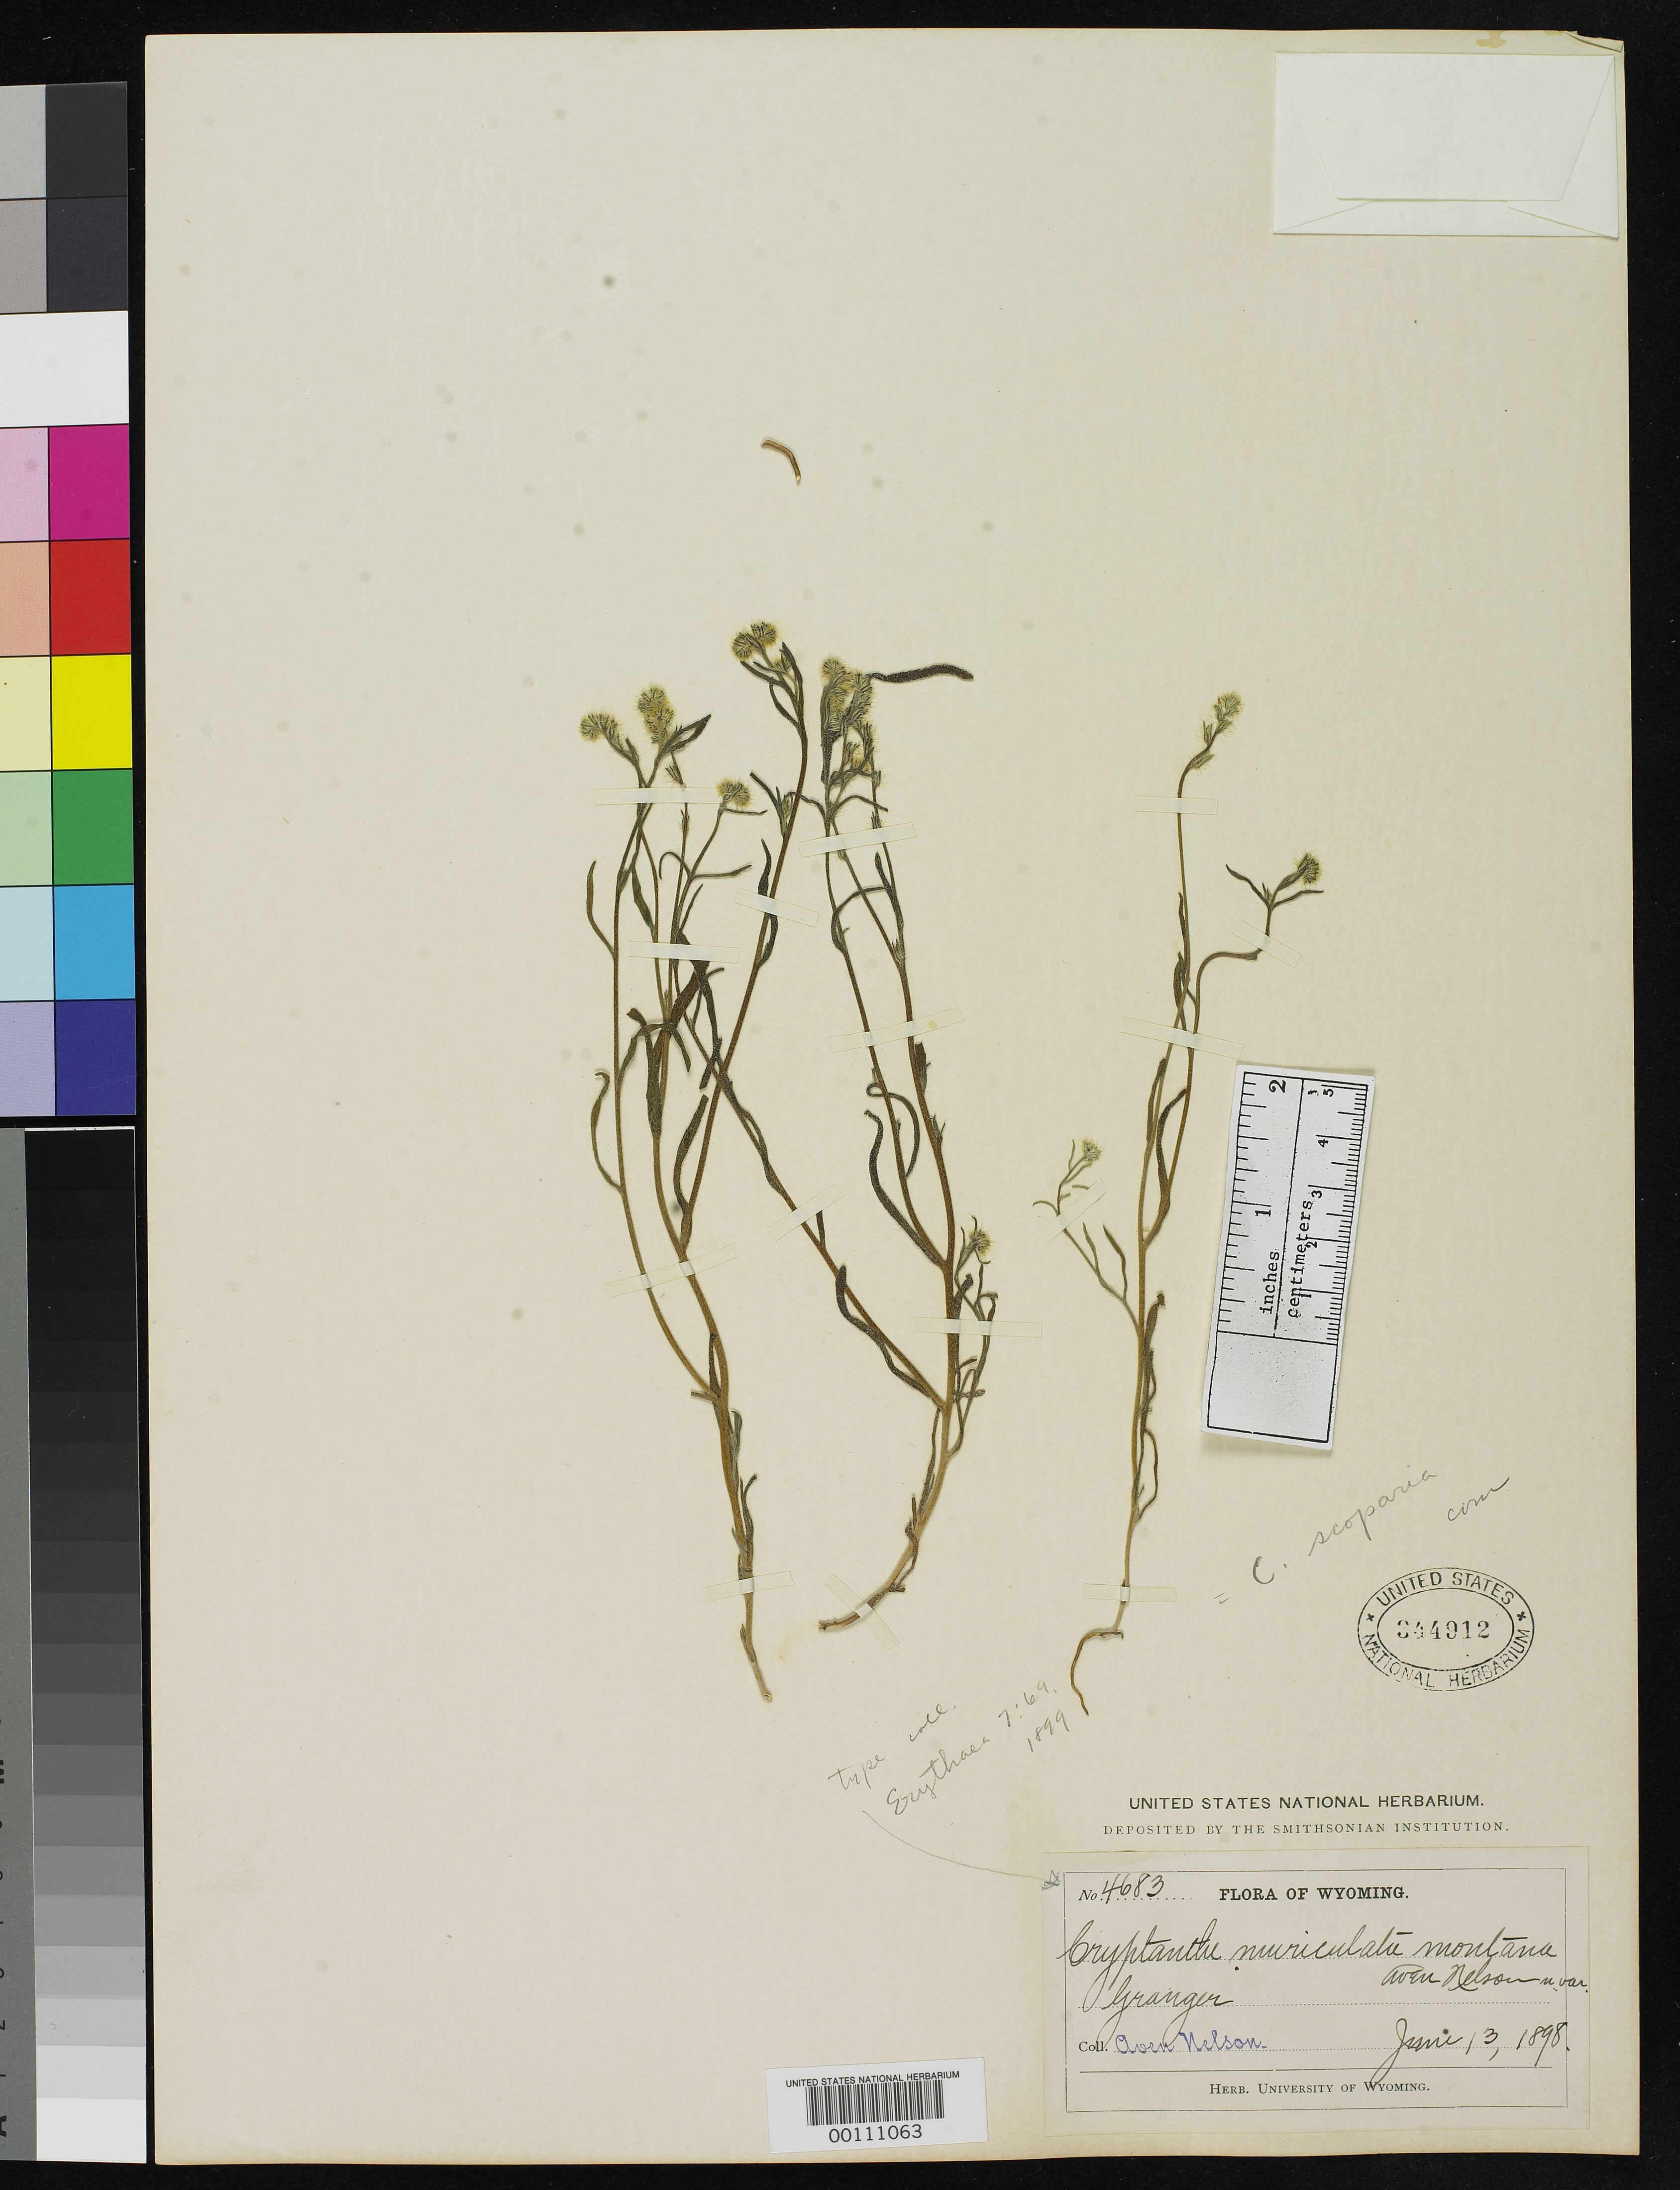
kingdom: Plantae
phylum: Tracheophyta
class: Magnoliopsida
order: Boraginales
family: Boraginaceae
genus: Cryptantha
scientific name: Cryptantha muriculata var. montana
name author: A. Nelson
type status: Isotype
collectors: A. Nelson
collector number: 4683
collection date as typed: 13 Jun 1898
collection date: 1898-06-13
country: United States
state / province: Wyoming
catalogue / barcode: US 344912